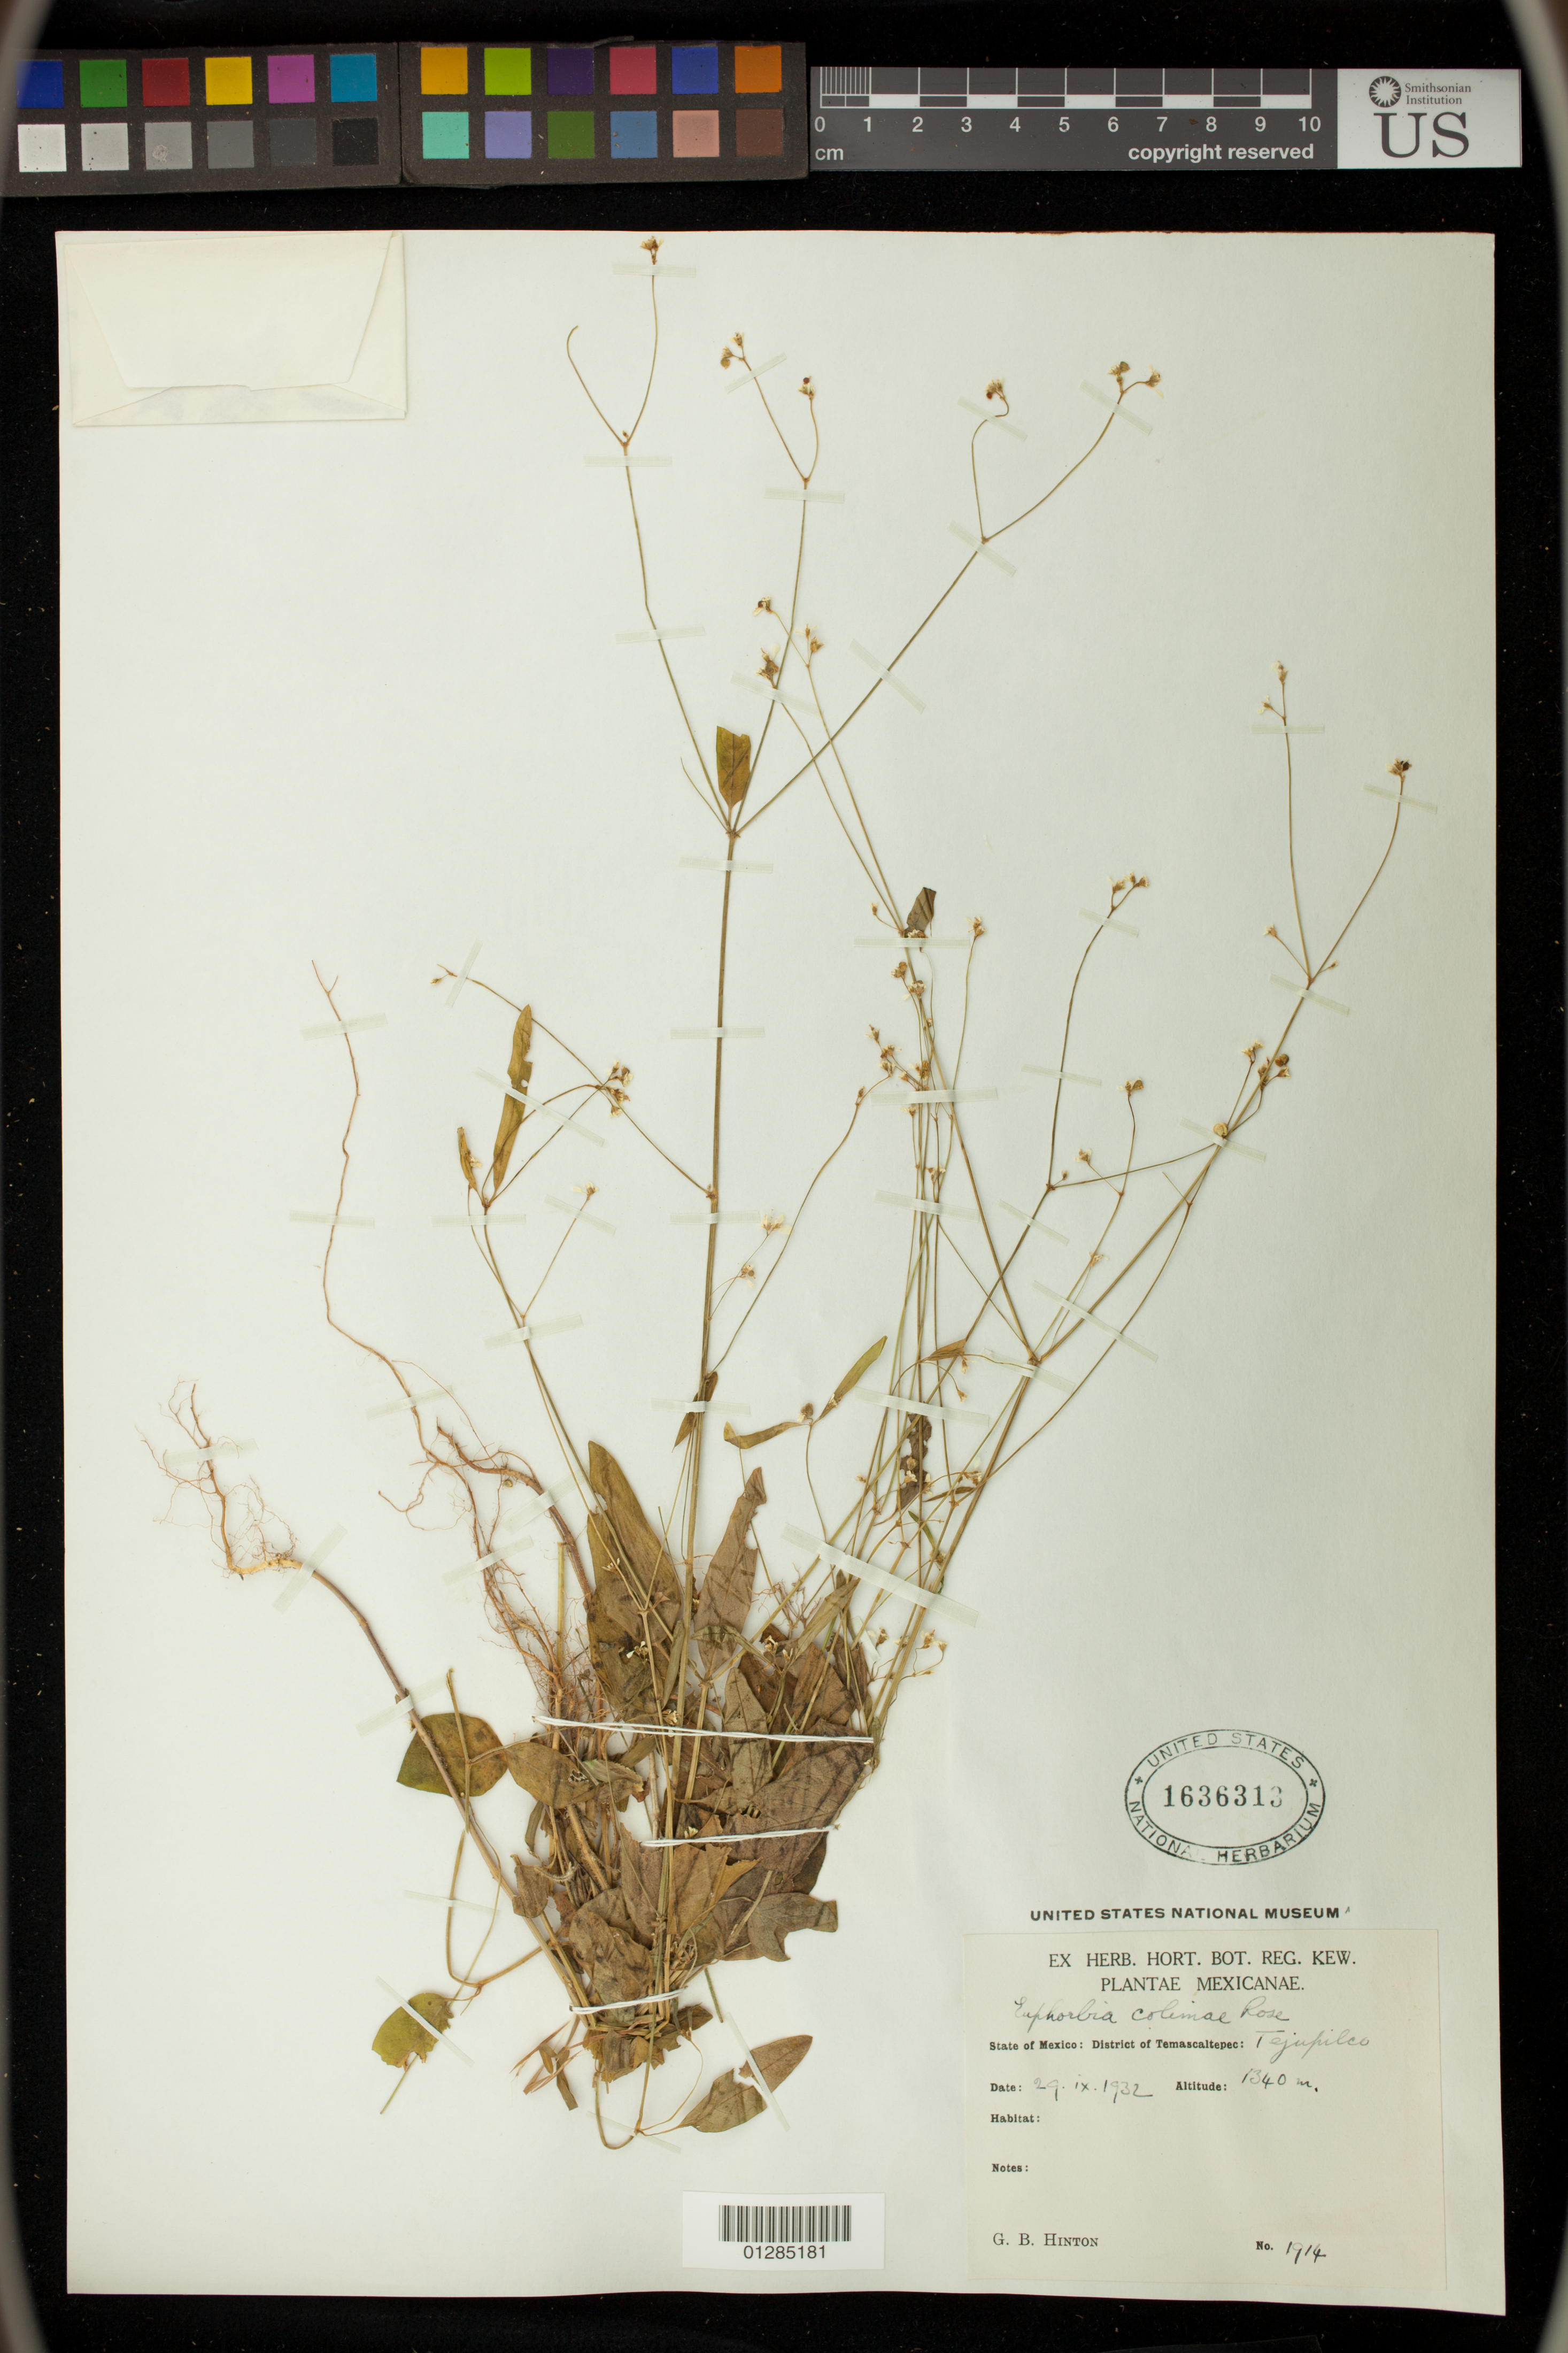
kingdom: Plantae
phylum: Tracheophyta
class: Magnoliopsida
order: Malpighiales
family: Euphorbiaceae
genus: Euphorbia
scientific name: Euphorbia graminea var. graminea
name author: Jacq.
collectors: G. B. Hinton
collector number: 1914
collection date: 1932-09-29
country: Mexico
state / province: México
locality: Temascaltepec, Tejupilco.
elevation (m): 1340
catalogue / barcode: US 1636313